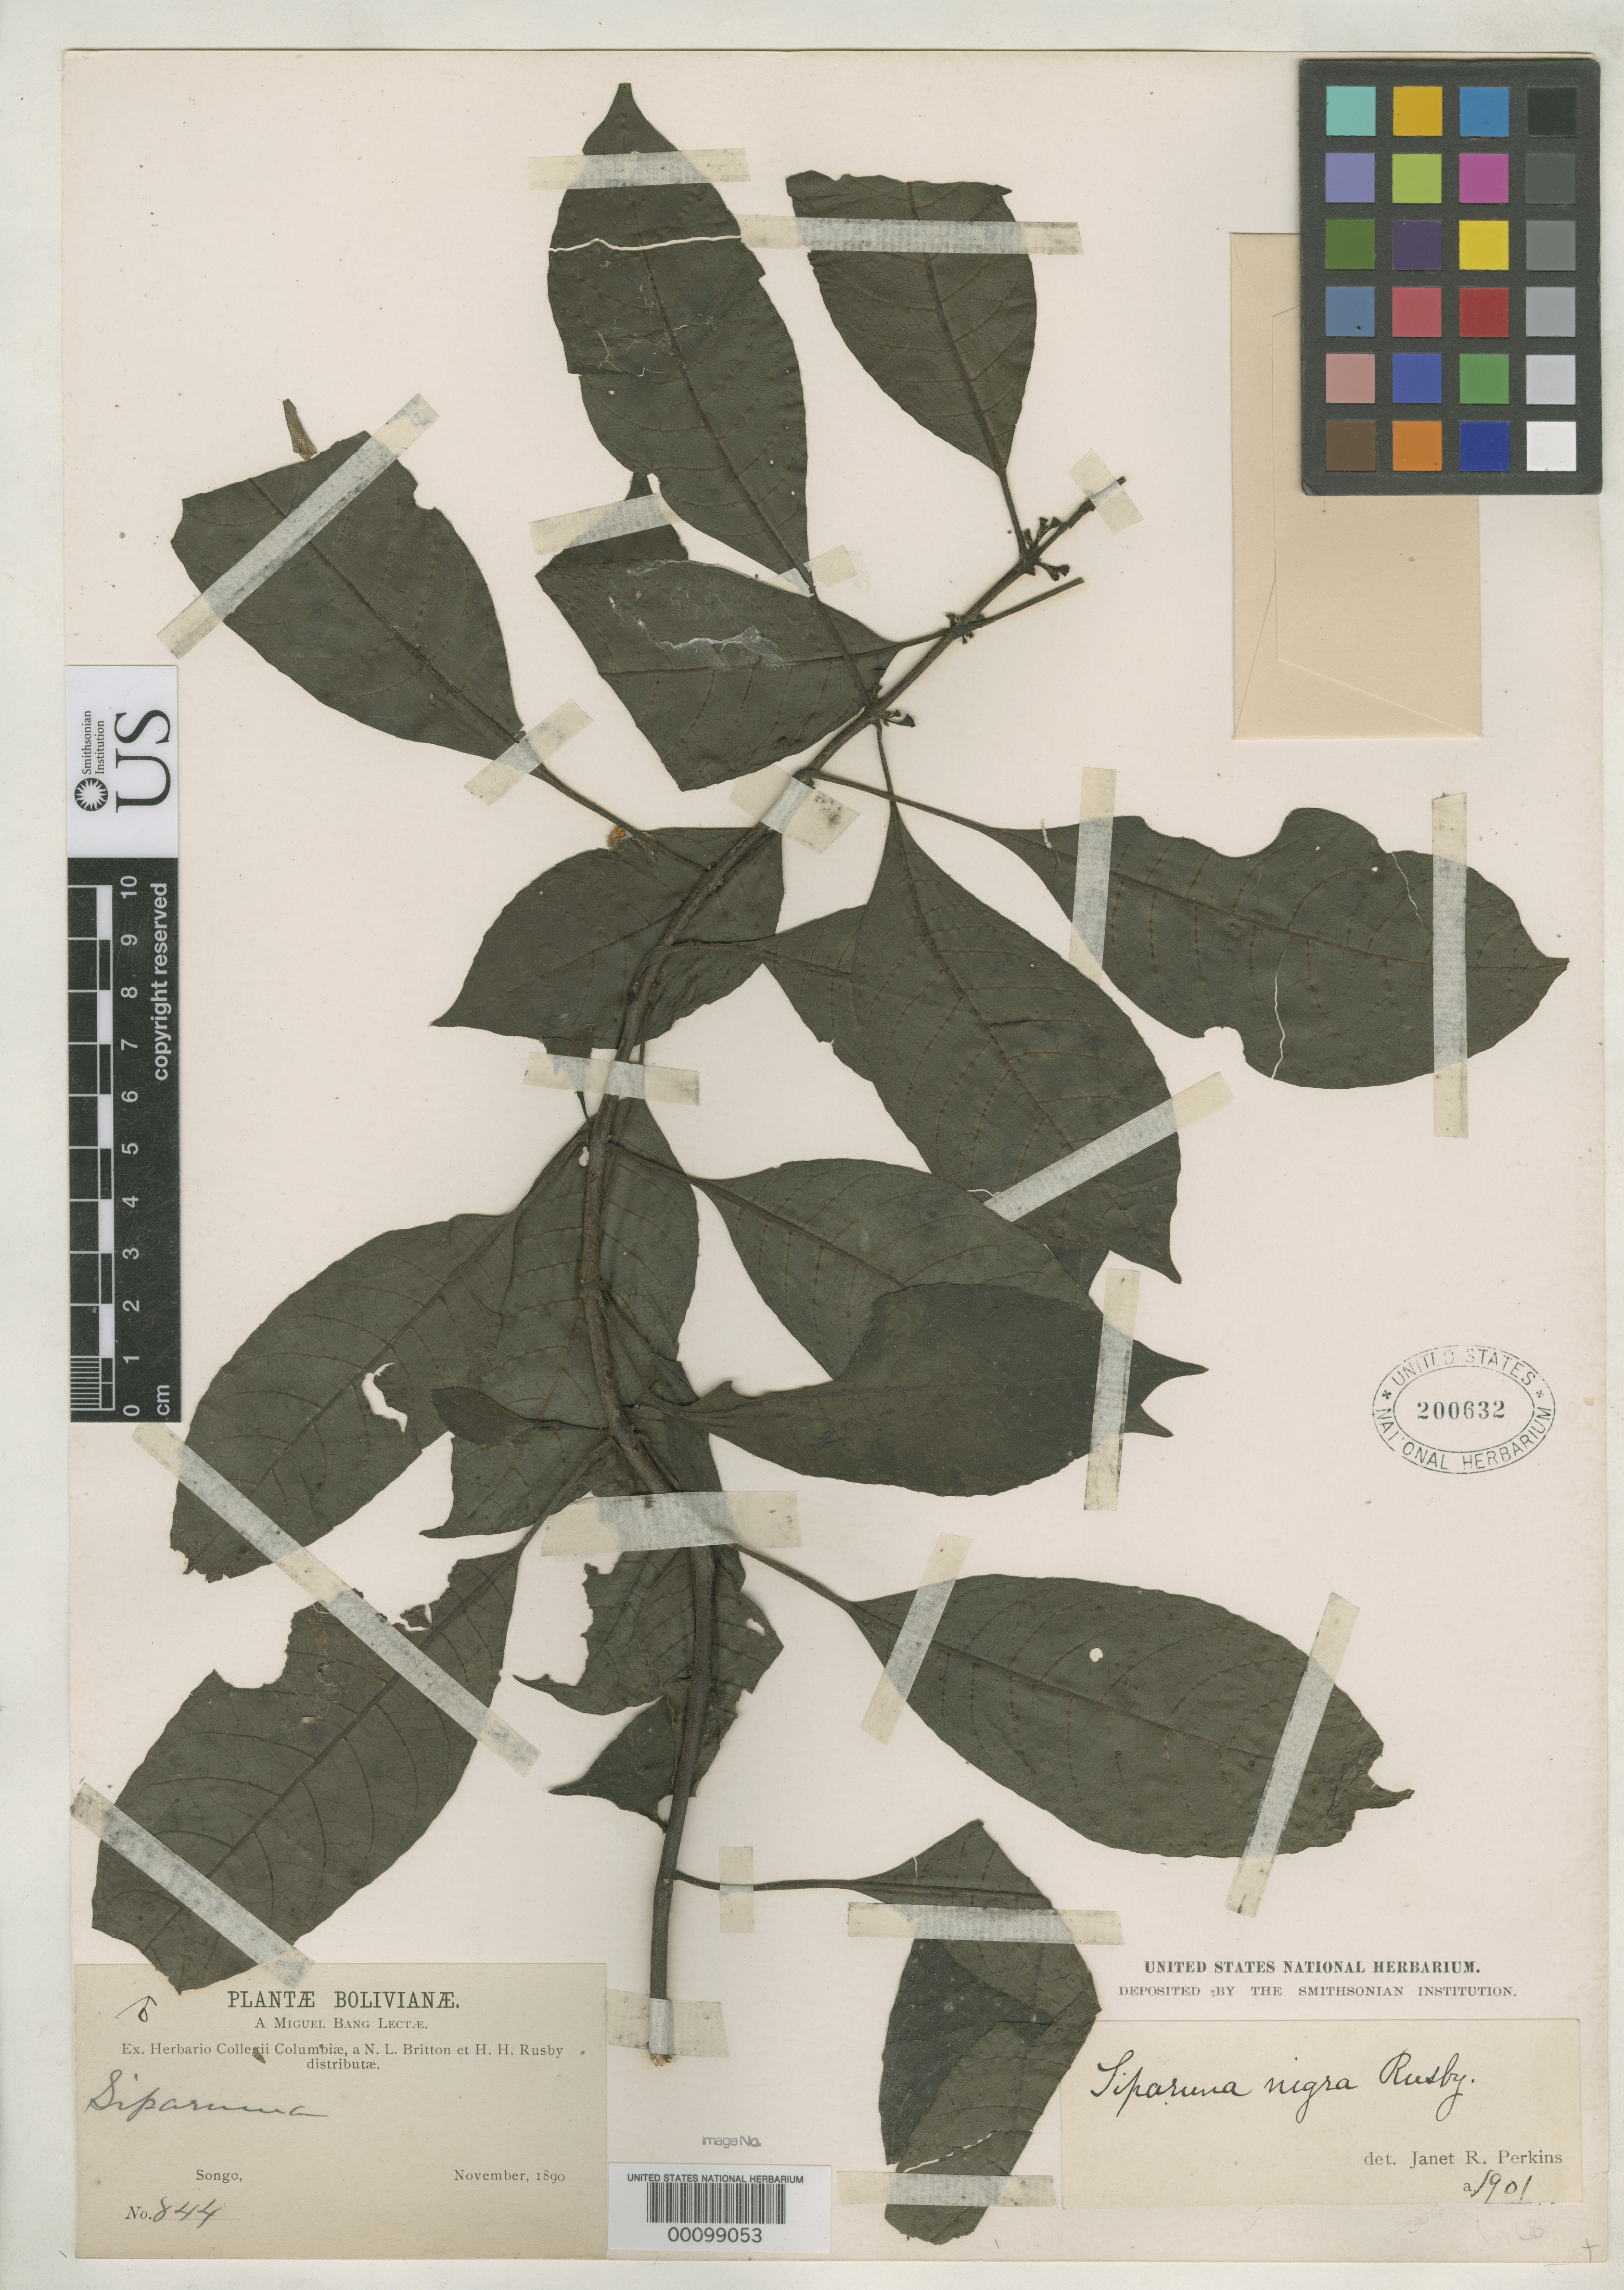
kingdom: Plantae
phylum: Tracheophyta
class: Magnoliopsida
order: Laurales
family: Siparunaceae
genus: Siparuna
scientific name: Siparuna nigra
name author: Rusby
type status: Isosyntype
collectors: M. Bang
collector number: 844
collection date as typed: Nov 1890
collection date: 1890-11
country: Bolivia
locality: Songo.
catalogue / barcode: US 200632